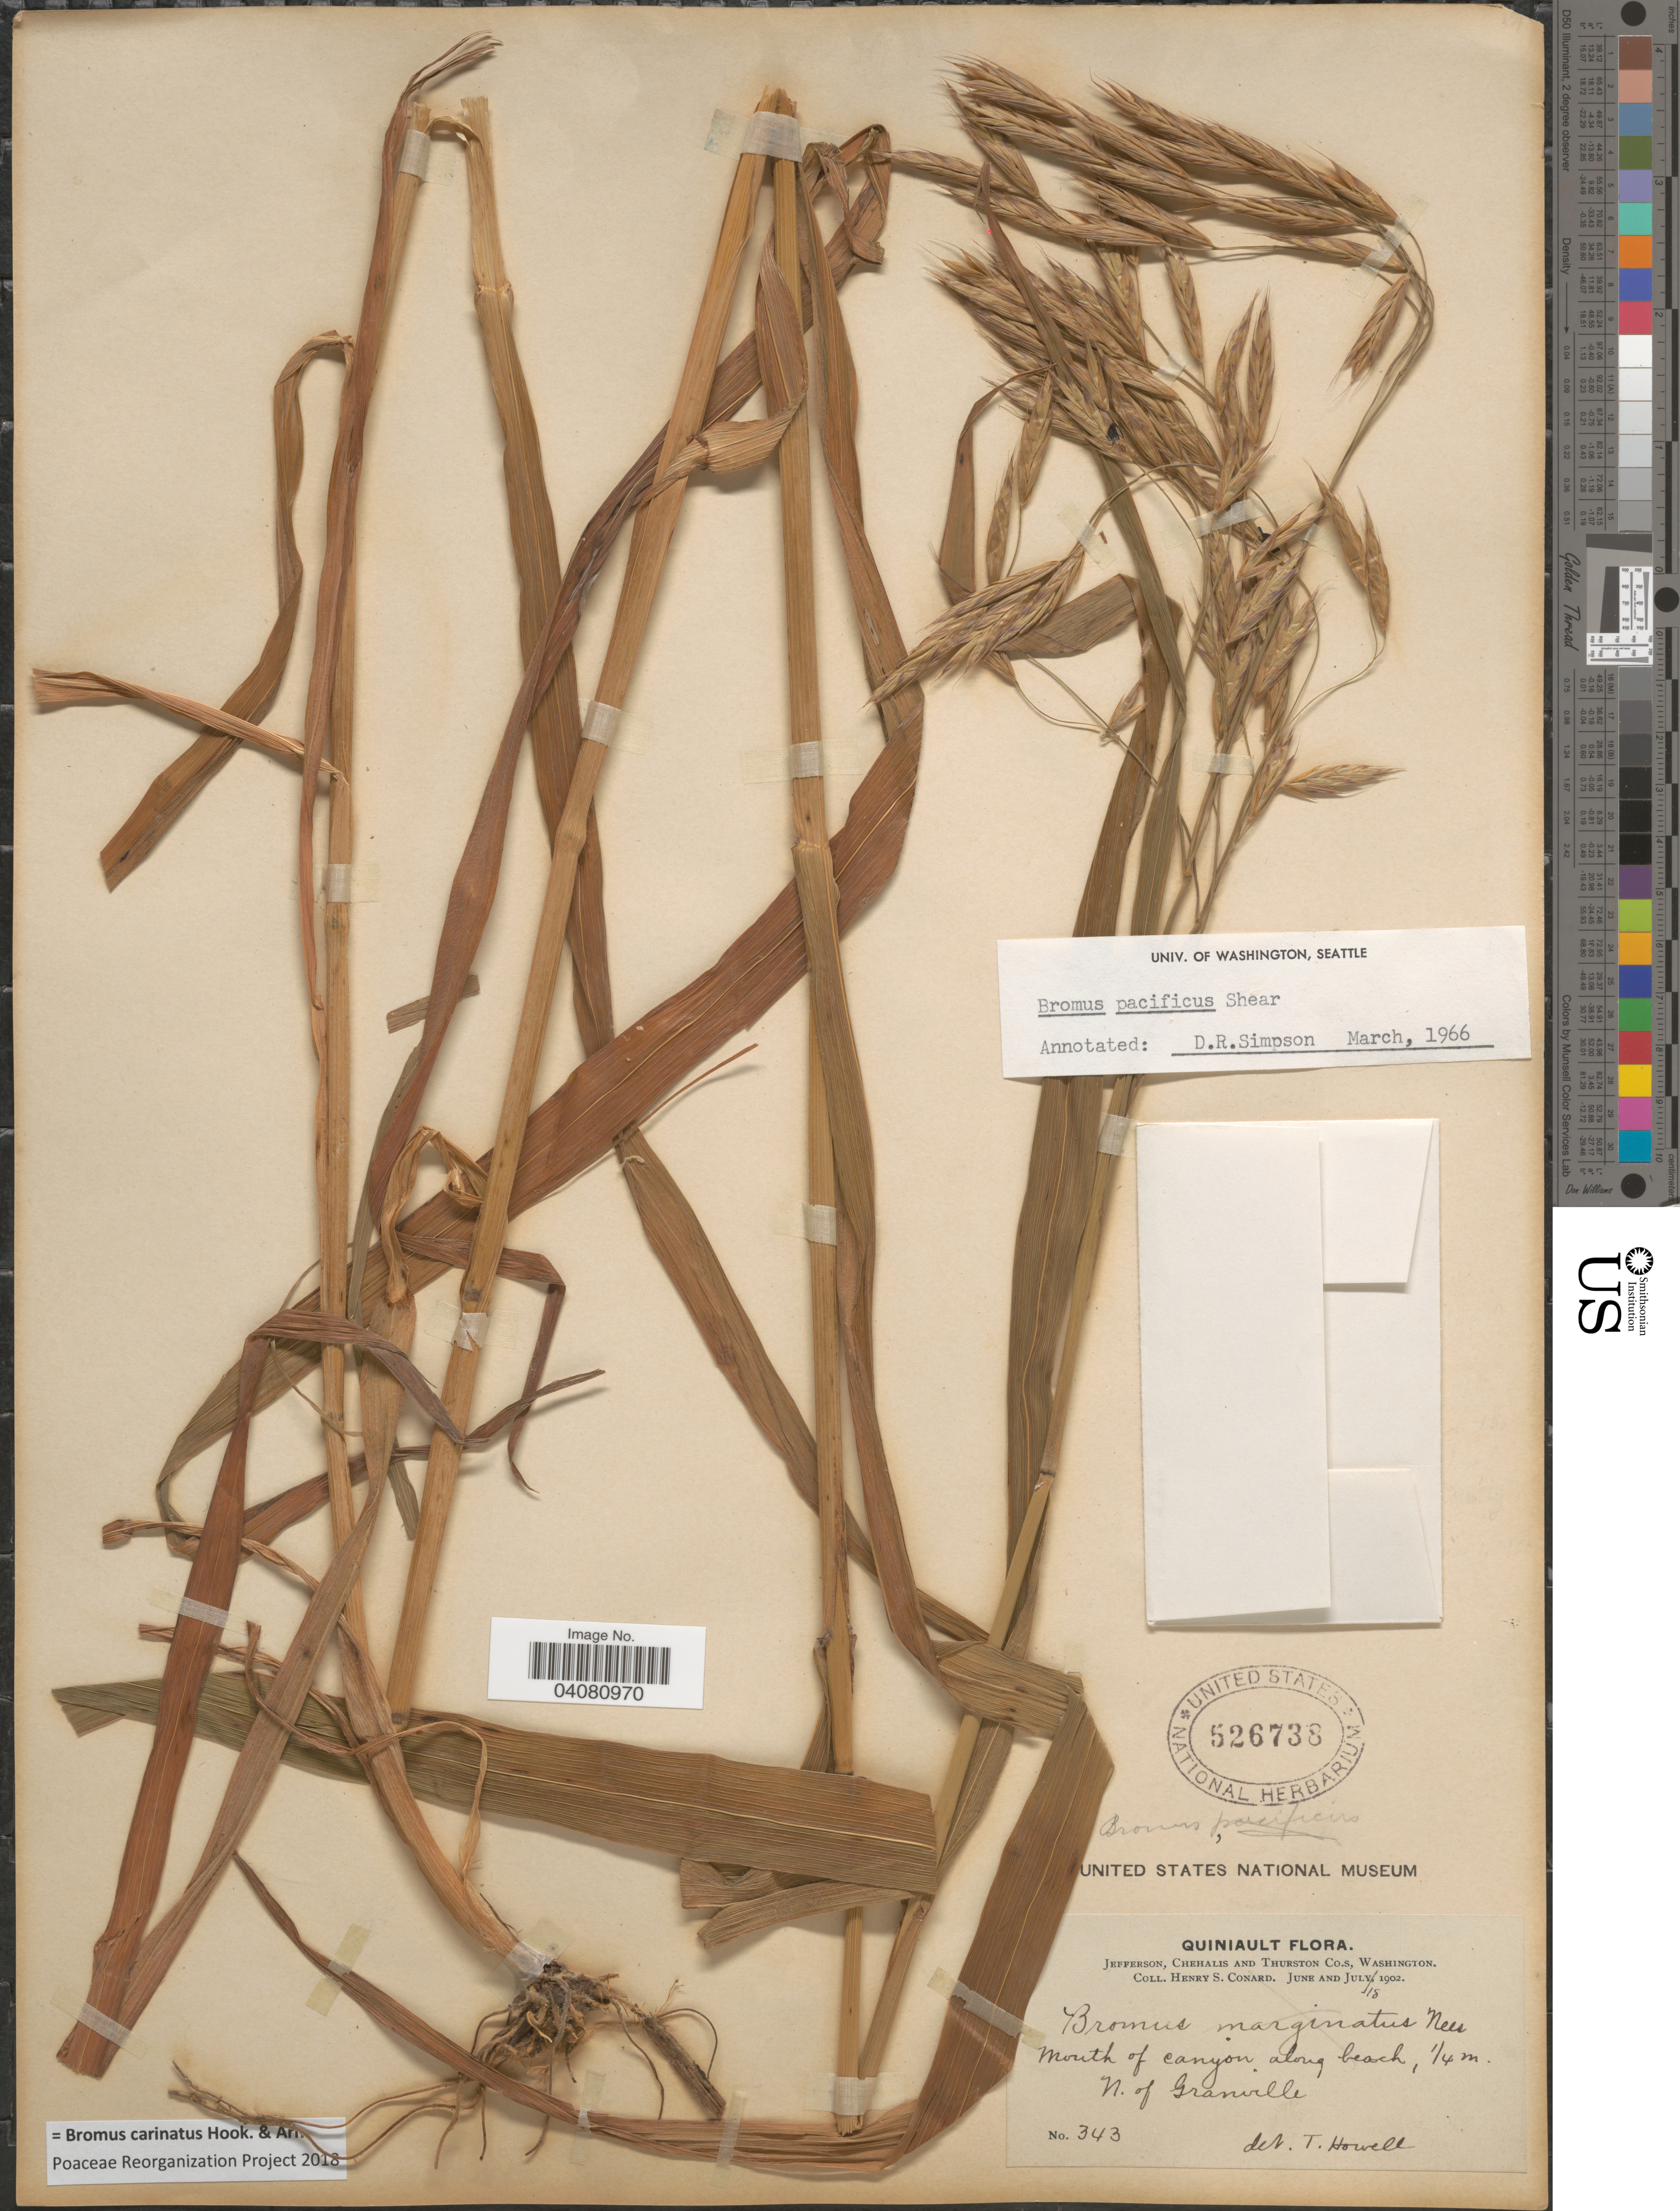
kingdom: Plantae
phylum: Tracheophyta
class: Liliopsida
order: Poales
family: Poaceae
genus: Bromus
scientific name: Bromus carinatus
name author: Hook. & Arn.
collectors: H. Conrad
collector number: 343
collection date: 1902-07-18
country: United States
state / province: Washington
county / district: Thurston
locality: Quiniault. Jefferson, Chehalis And Thurston Co.s. Mouth of canyon along beach, 1/4 m. N. of Granville.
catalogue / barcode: US 526738